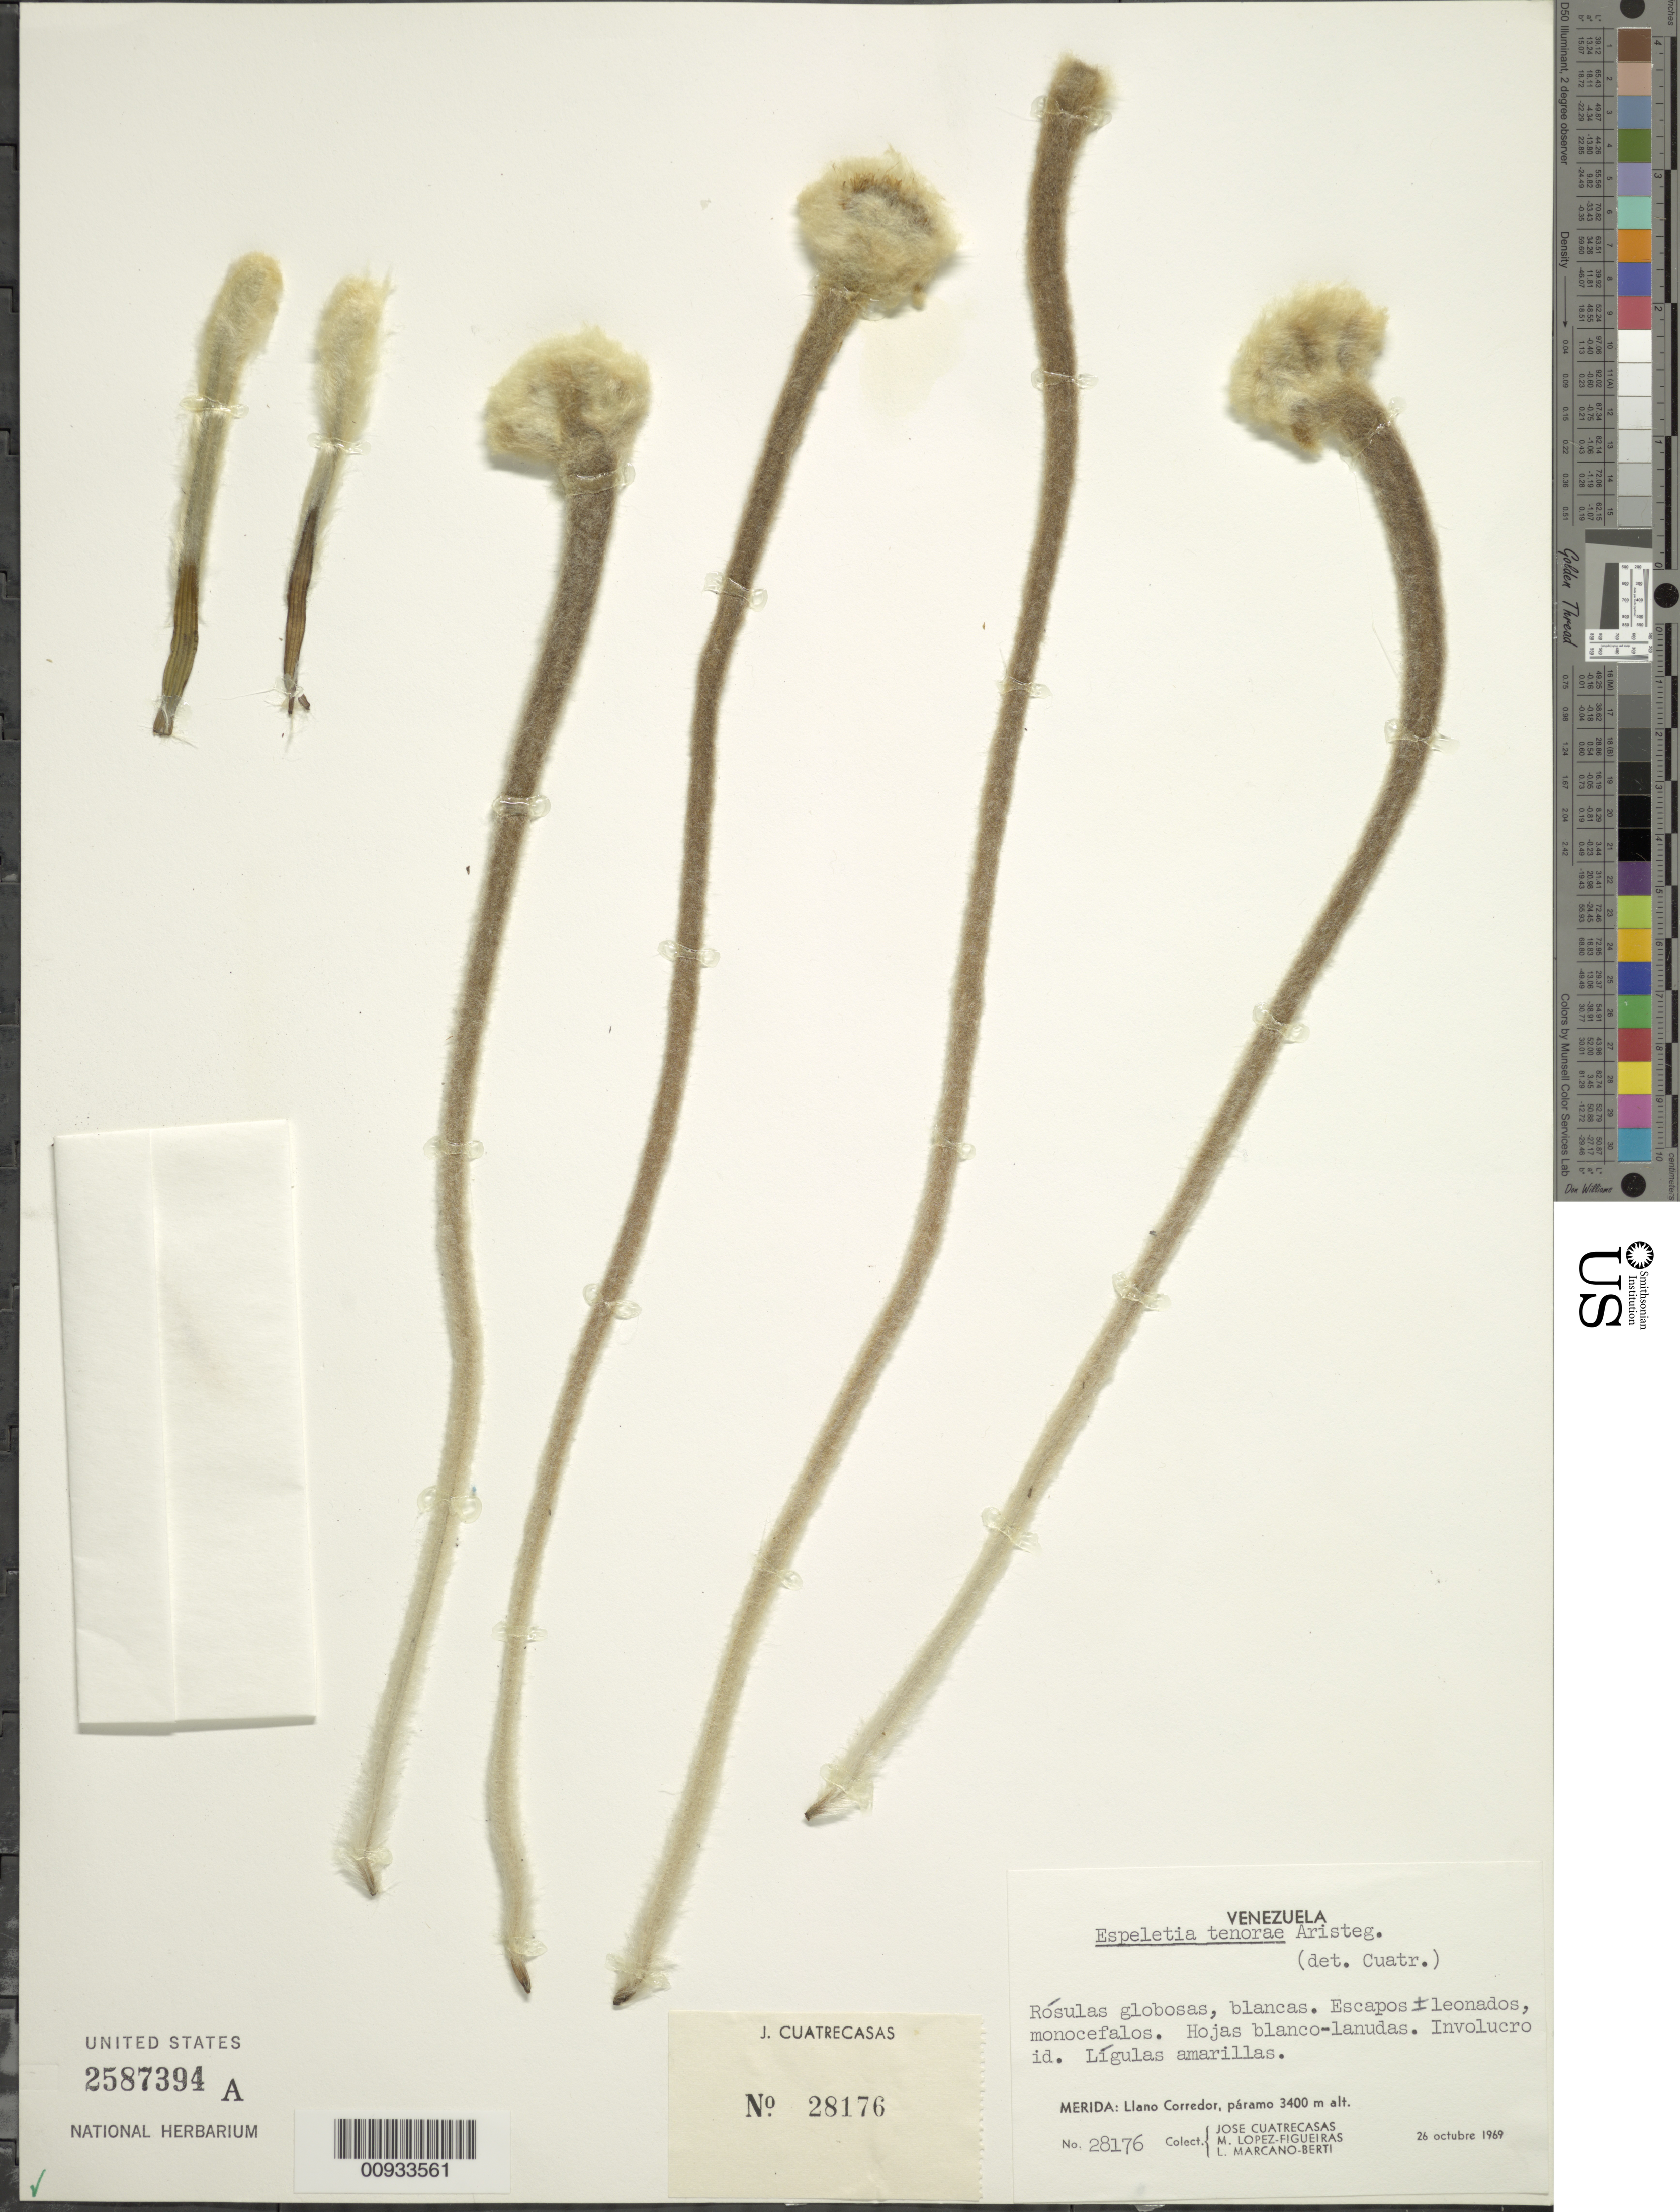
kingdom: Plantae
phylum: Tracheophyta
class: Magnoliopsida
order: Asterales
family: Asteraceae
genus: Espeletia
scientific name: Espeletia tenorae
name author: Aristeg.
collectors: J. Cuatrecasas, M. López Figueiras & L. Marcano-Berti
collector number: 28176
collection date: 1969-10-26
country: Venezuela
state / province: Mérida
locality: Llano Corredor.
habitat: Páramo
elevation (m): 3400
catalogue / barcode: US 2587394A